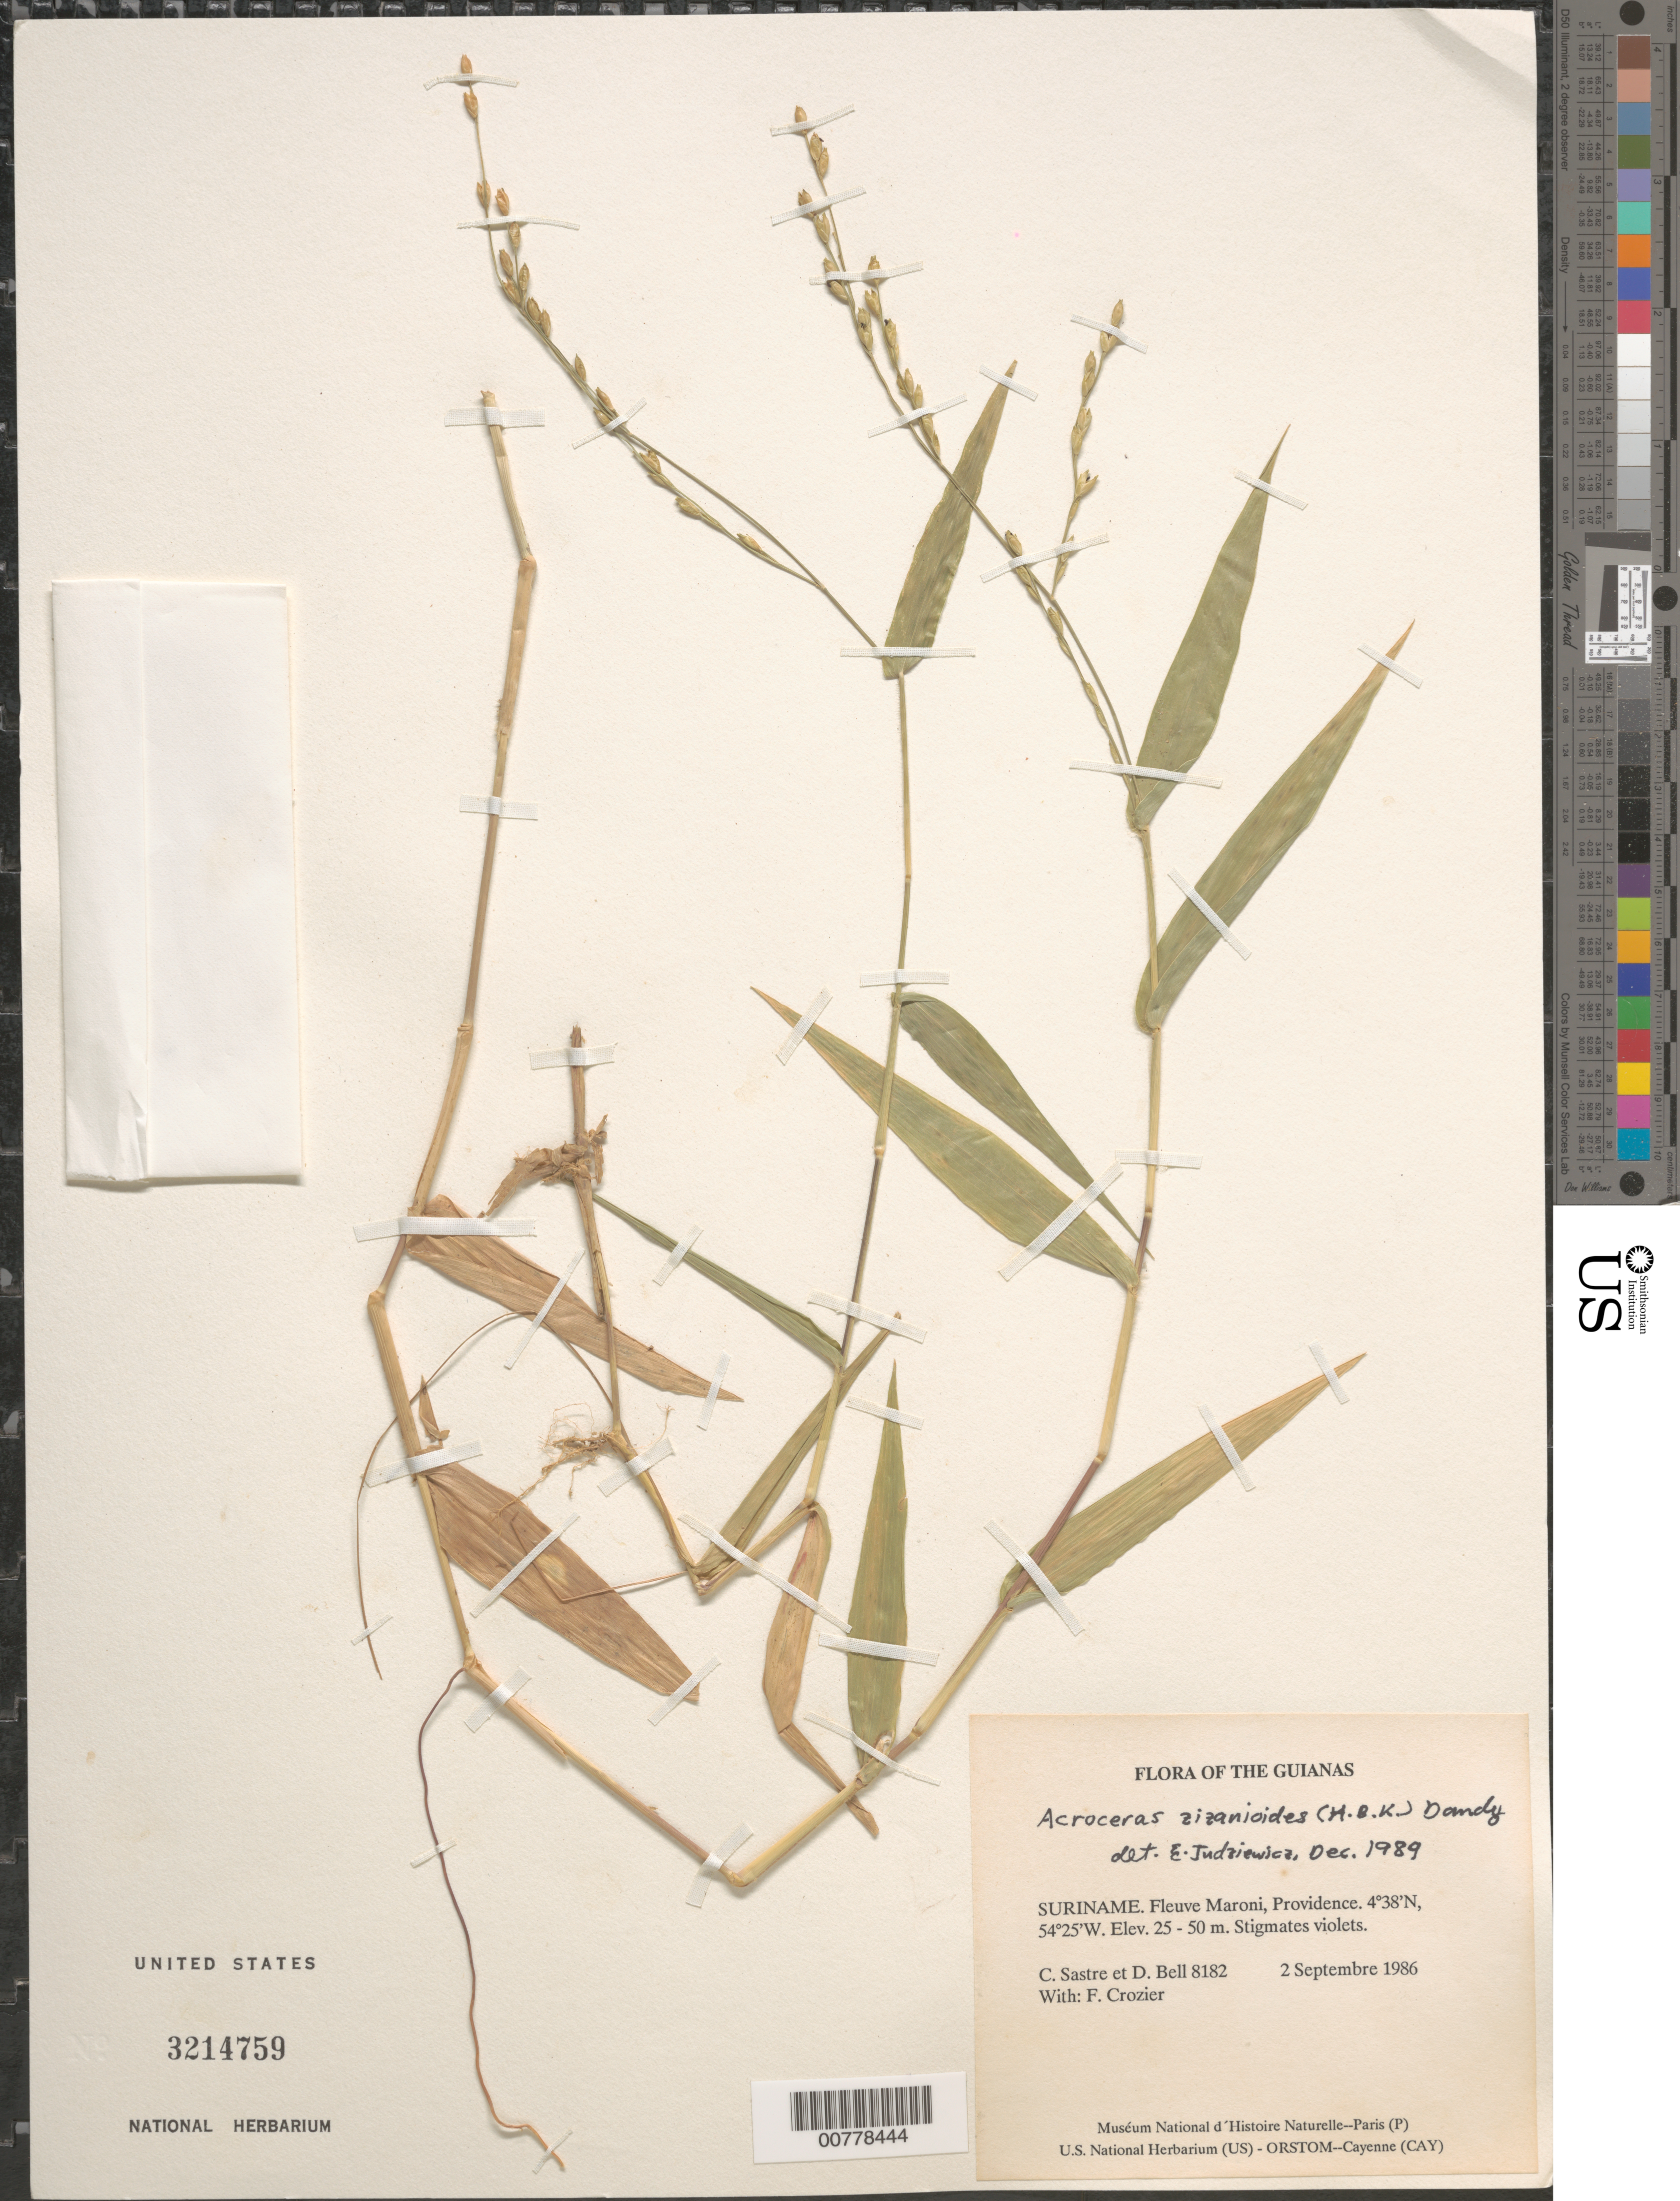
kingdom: Plantae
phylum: Tracheophyta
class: Liliopsida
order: Poales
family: Poaceae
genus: Acroceras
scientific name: Acroceras zizanioides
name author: (Kunth) Dandy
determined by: Judziewicz, E. J.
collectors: C. H. L. Sastre, D. A. Bell & F. Crozier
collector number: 8182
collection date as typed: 2 September 1986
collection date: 1986-09-02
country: Suriname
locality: Fleuve Maroni, Providence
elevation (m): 25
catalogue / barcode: US 3214759